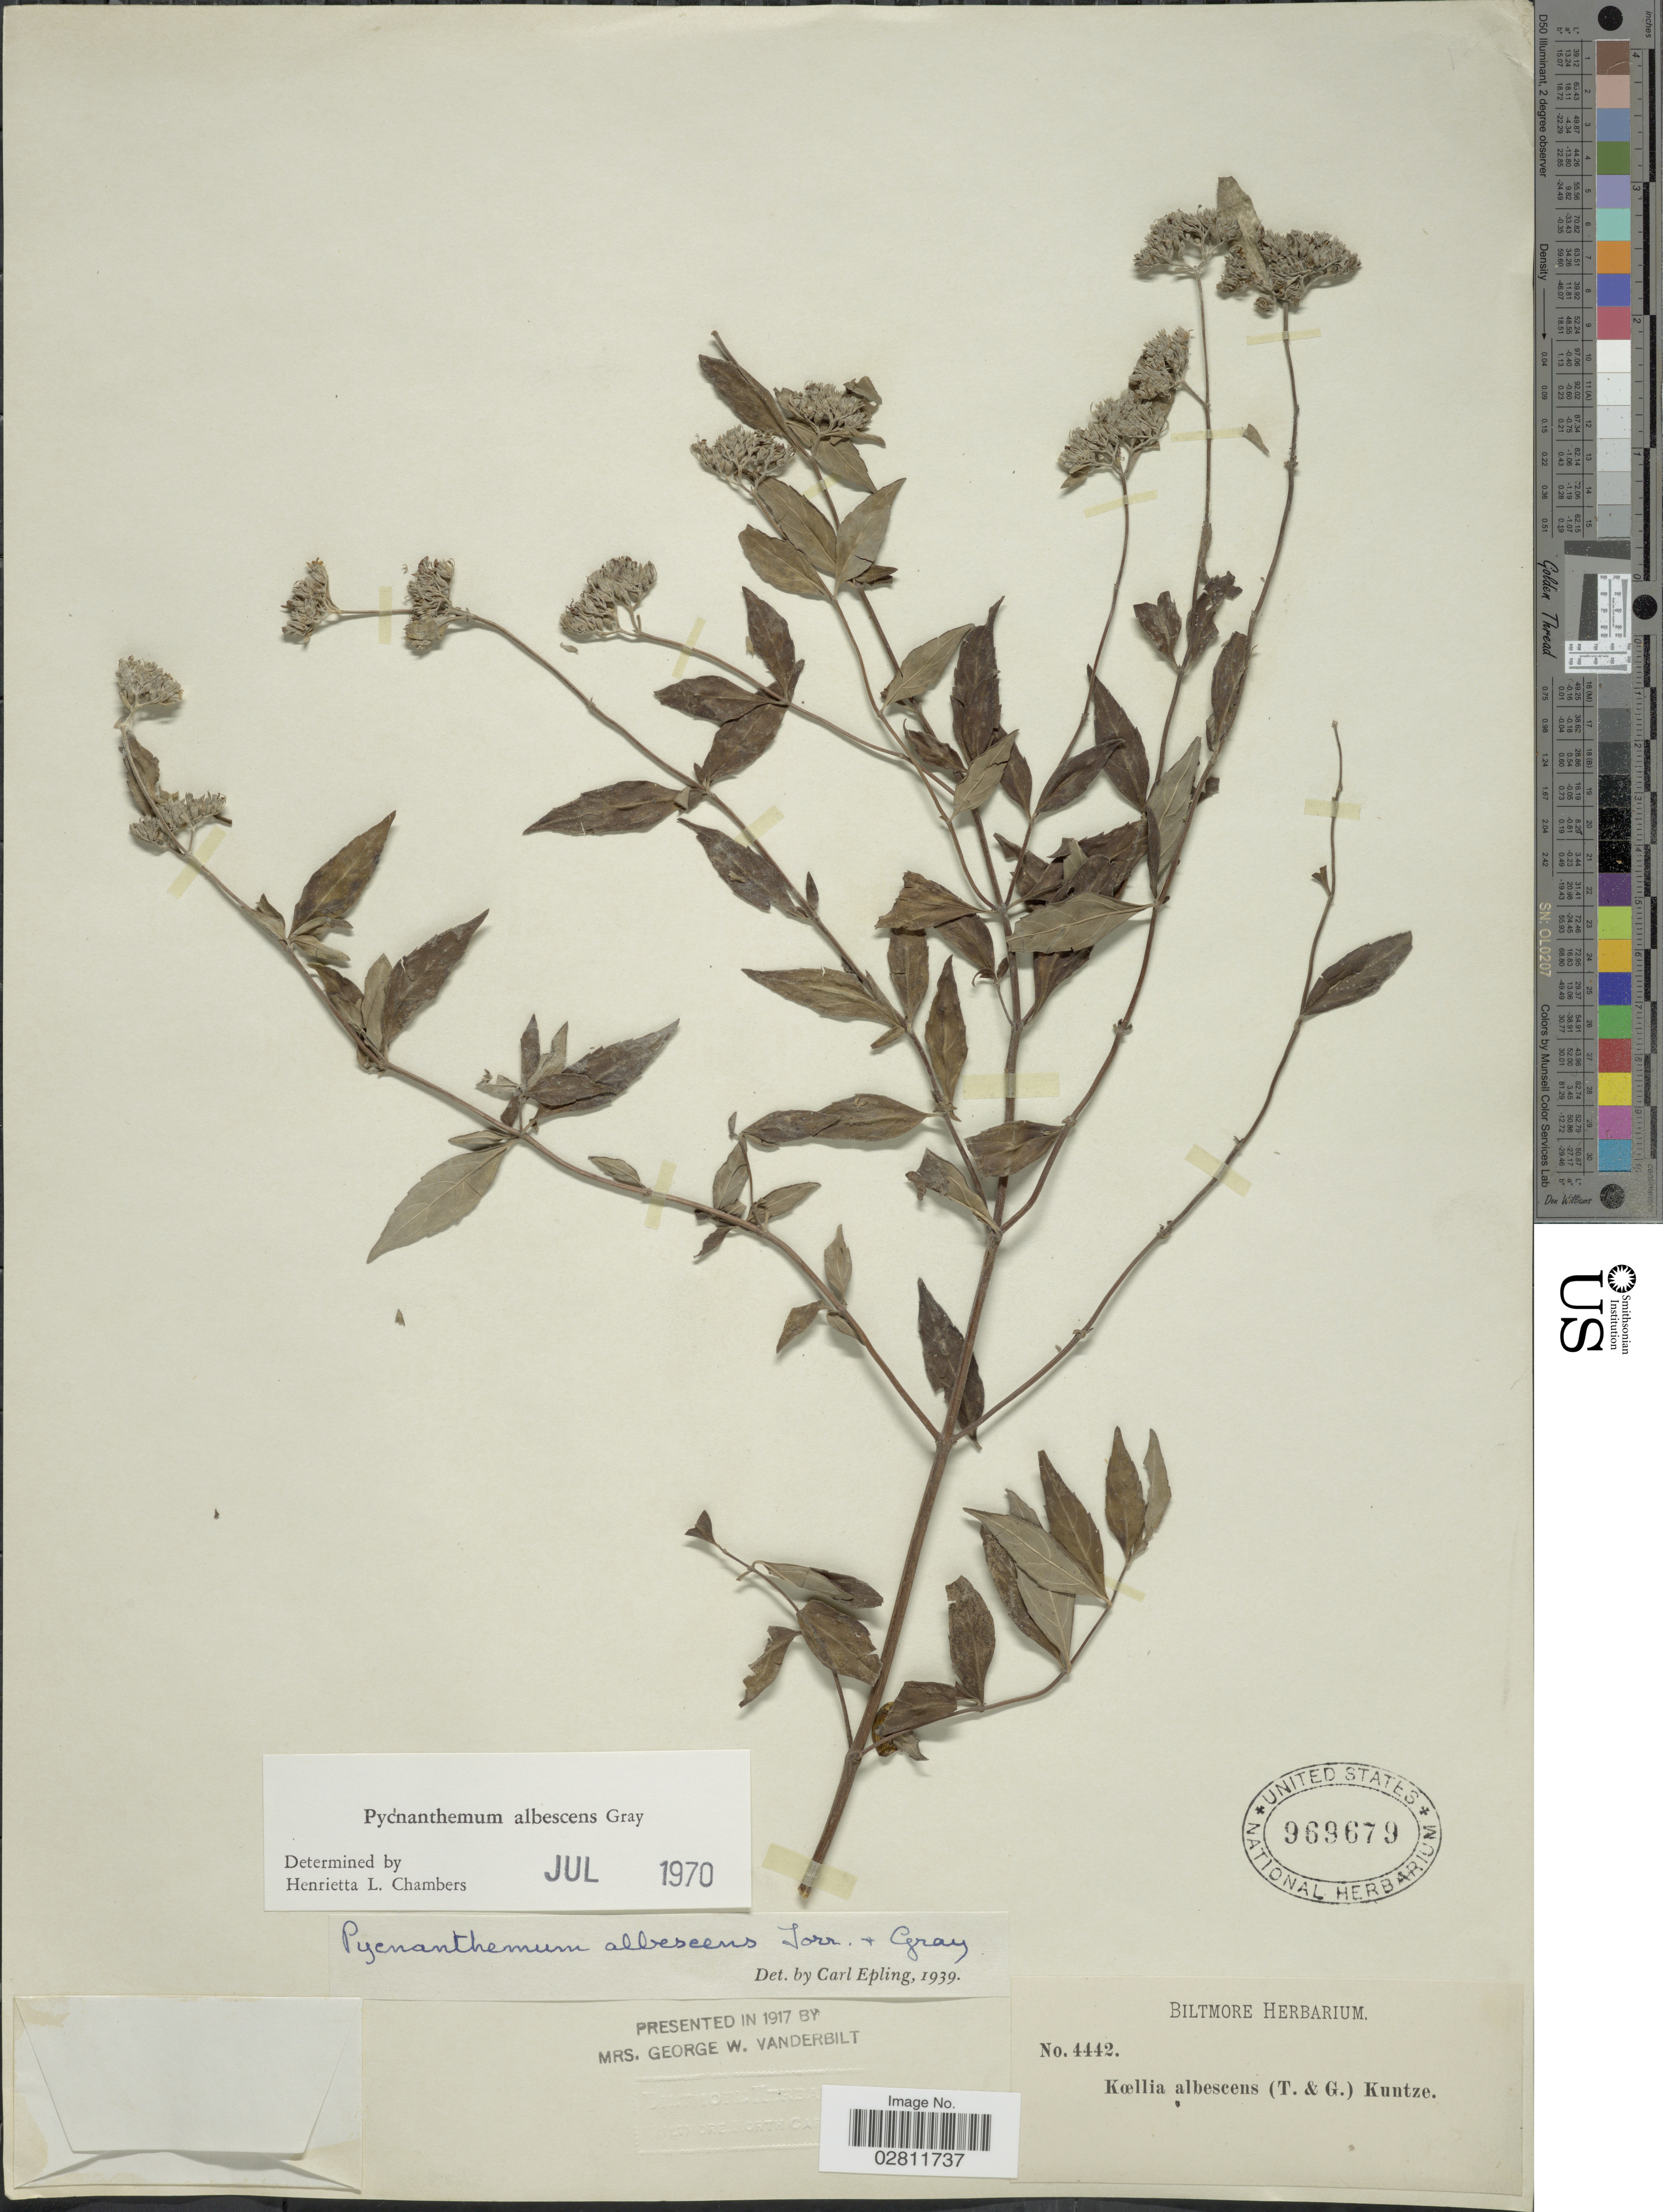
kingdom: Plantae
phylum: Tracheophyta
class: Magnoliopsida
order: Lamiales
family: Lamiaceae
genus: Pycnanthemum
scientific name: Pycnanthemum albescens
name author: Torr. & A. Gray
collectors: ex herb. Biltmore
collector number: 4442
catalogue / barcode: US 969679